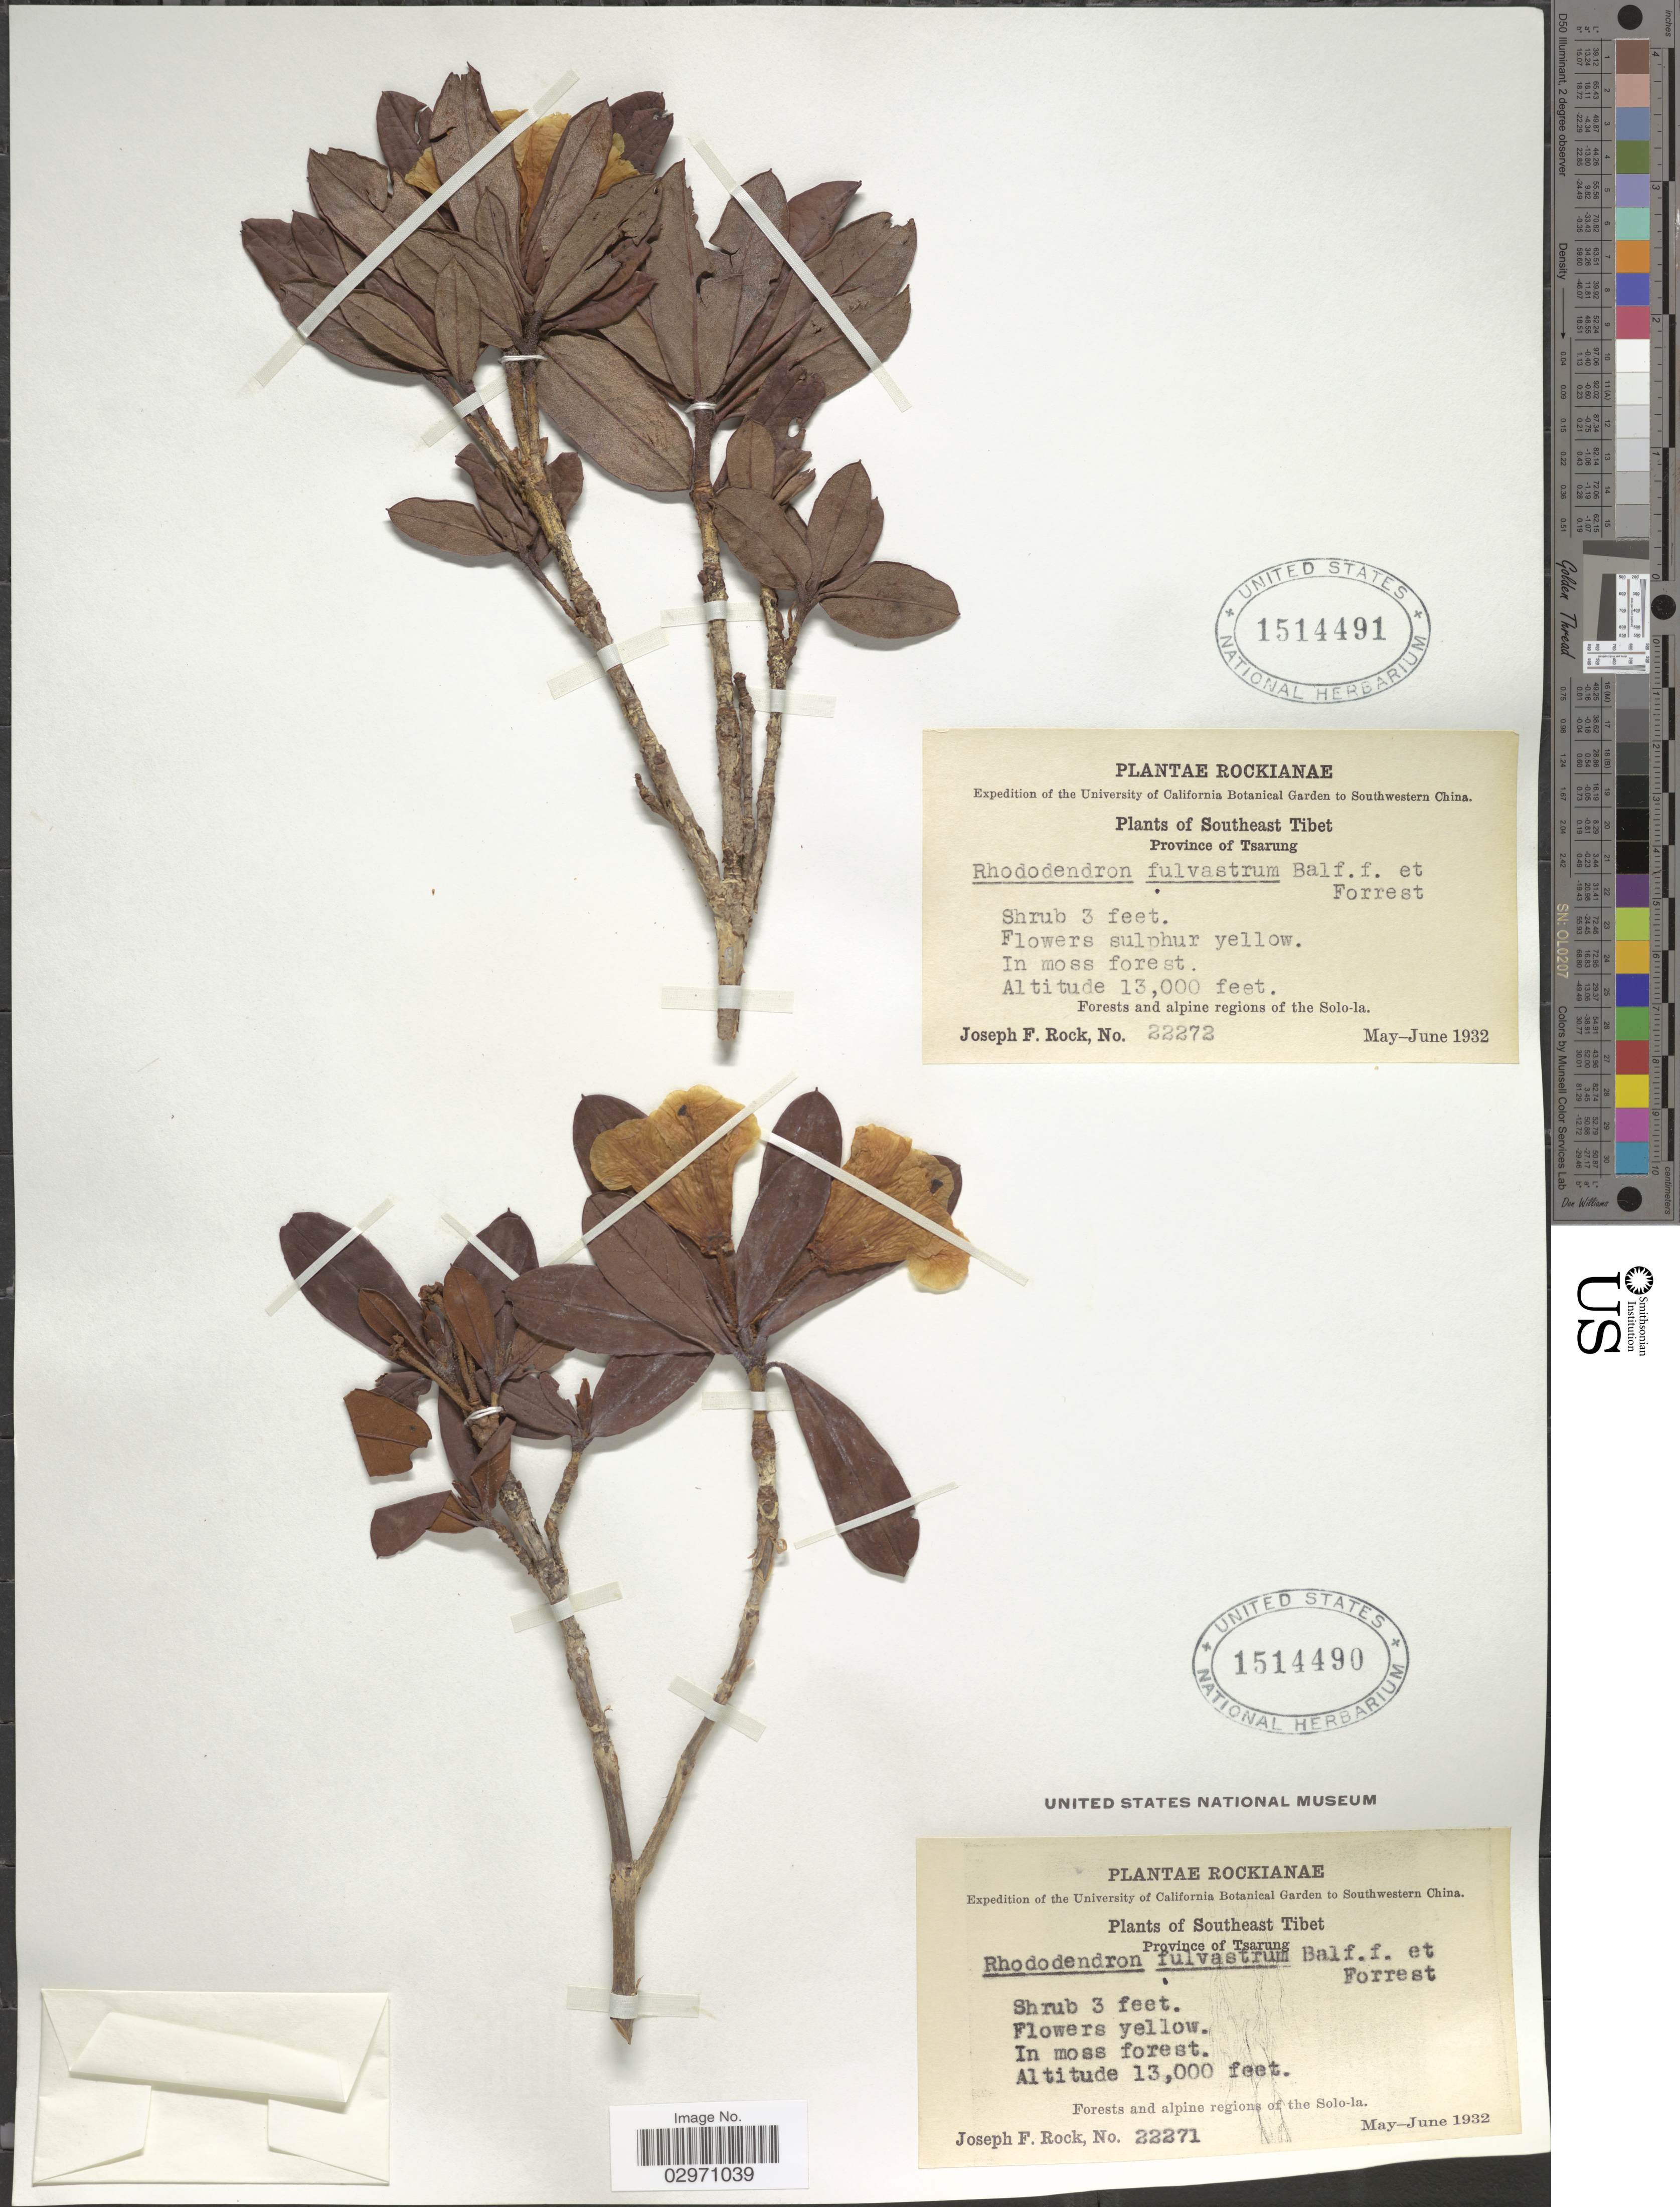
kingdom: Plantae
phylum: Tracheophyta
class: Magnoliopsida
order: Ericales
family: Ericaceae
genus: Rhododendron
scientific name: Rhododendron fulvastrum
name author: Balf. f. & Forrest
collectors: J. F. Rock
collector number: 22272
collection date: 1932-05/1932-06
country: China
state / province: Xizang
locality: Southwestern China. Southeast Tibet. Province of Tsarung. Forests and alpine regions of the Solo-la.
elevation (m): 3962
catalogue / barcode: US 1514491-2